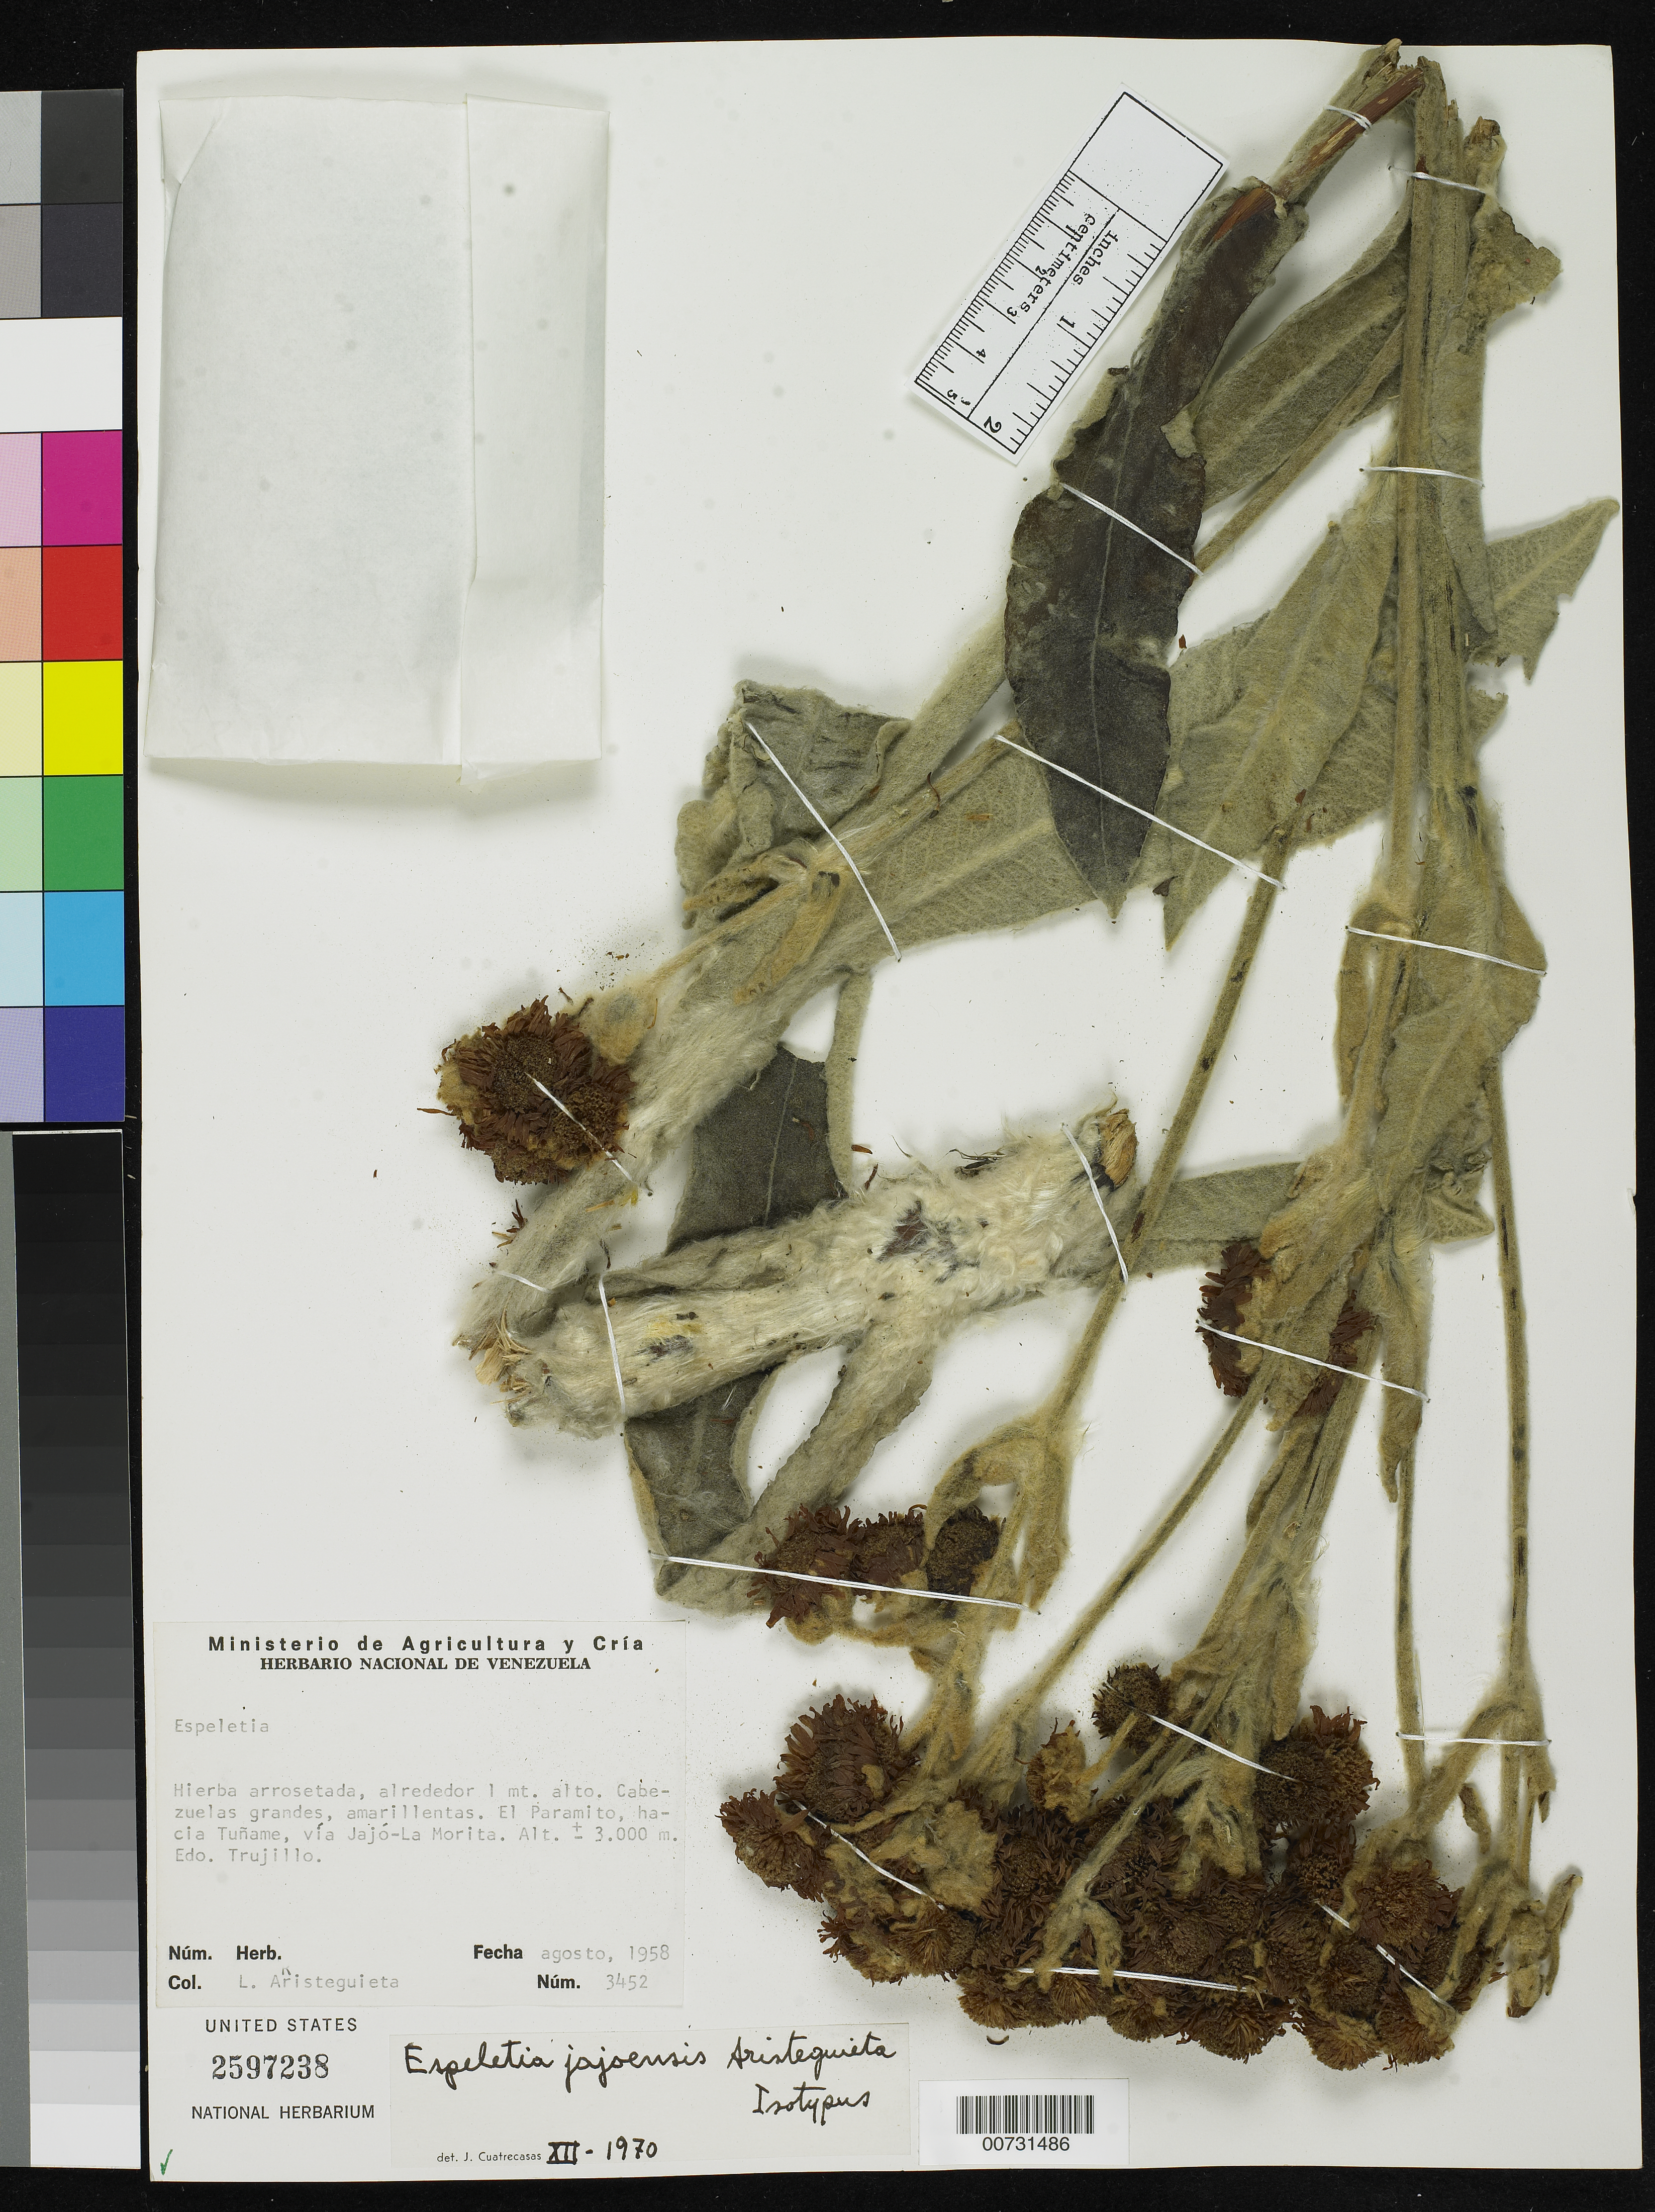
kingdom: Plantae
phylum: Tracheophyta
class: Magnoliopsida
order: Asterales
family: Asteraceae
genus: Espeletia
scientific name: Espeletia jajoensis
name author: Aristeg.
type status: Isotype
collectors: L. Aristeguieta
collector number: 3452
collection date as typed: Aug 1958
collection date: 1958-08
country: Venezuela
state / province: Trujillo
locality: El Paramito, hacia Tuñame, vía Jajó-La Morita.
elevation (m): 3000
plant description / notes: As "jajoense". Synonymy acc. to Cuatrecasas 1976, Phytologia 35: 56.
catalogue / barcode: US 2597238